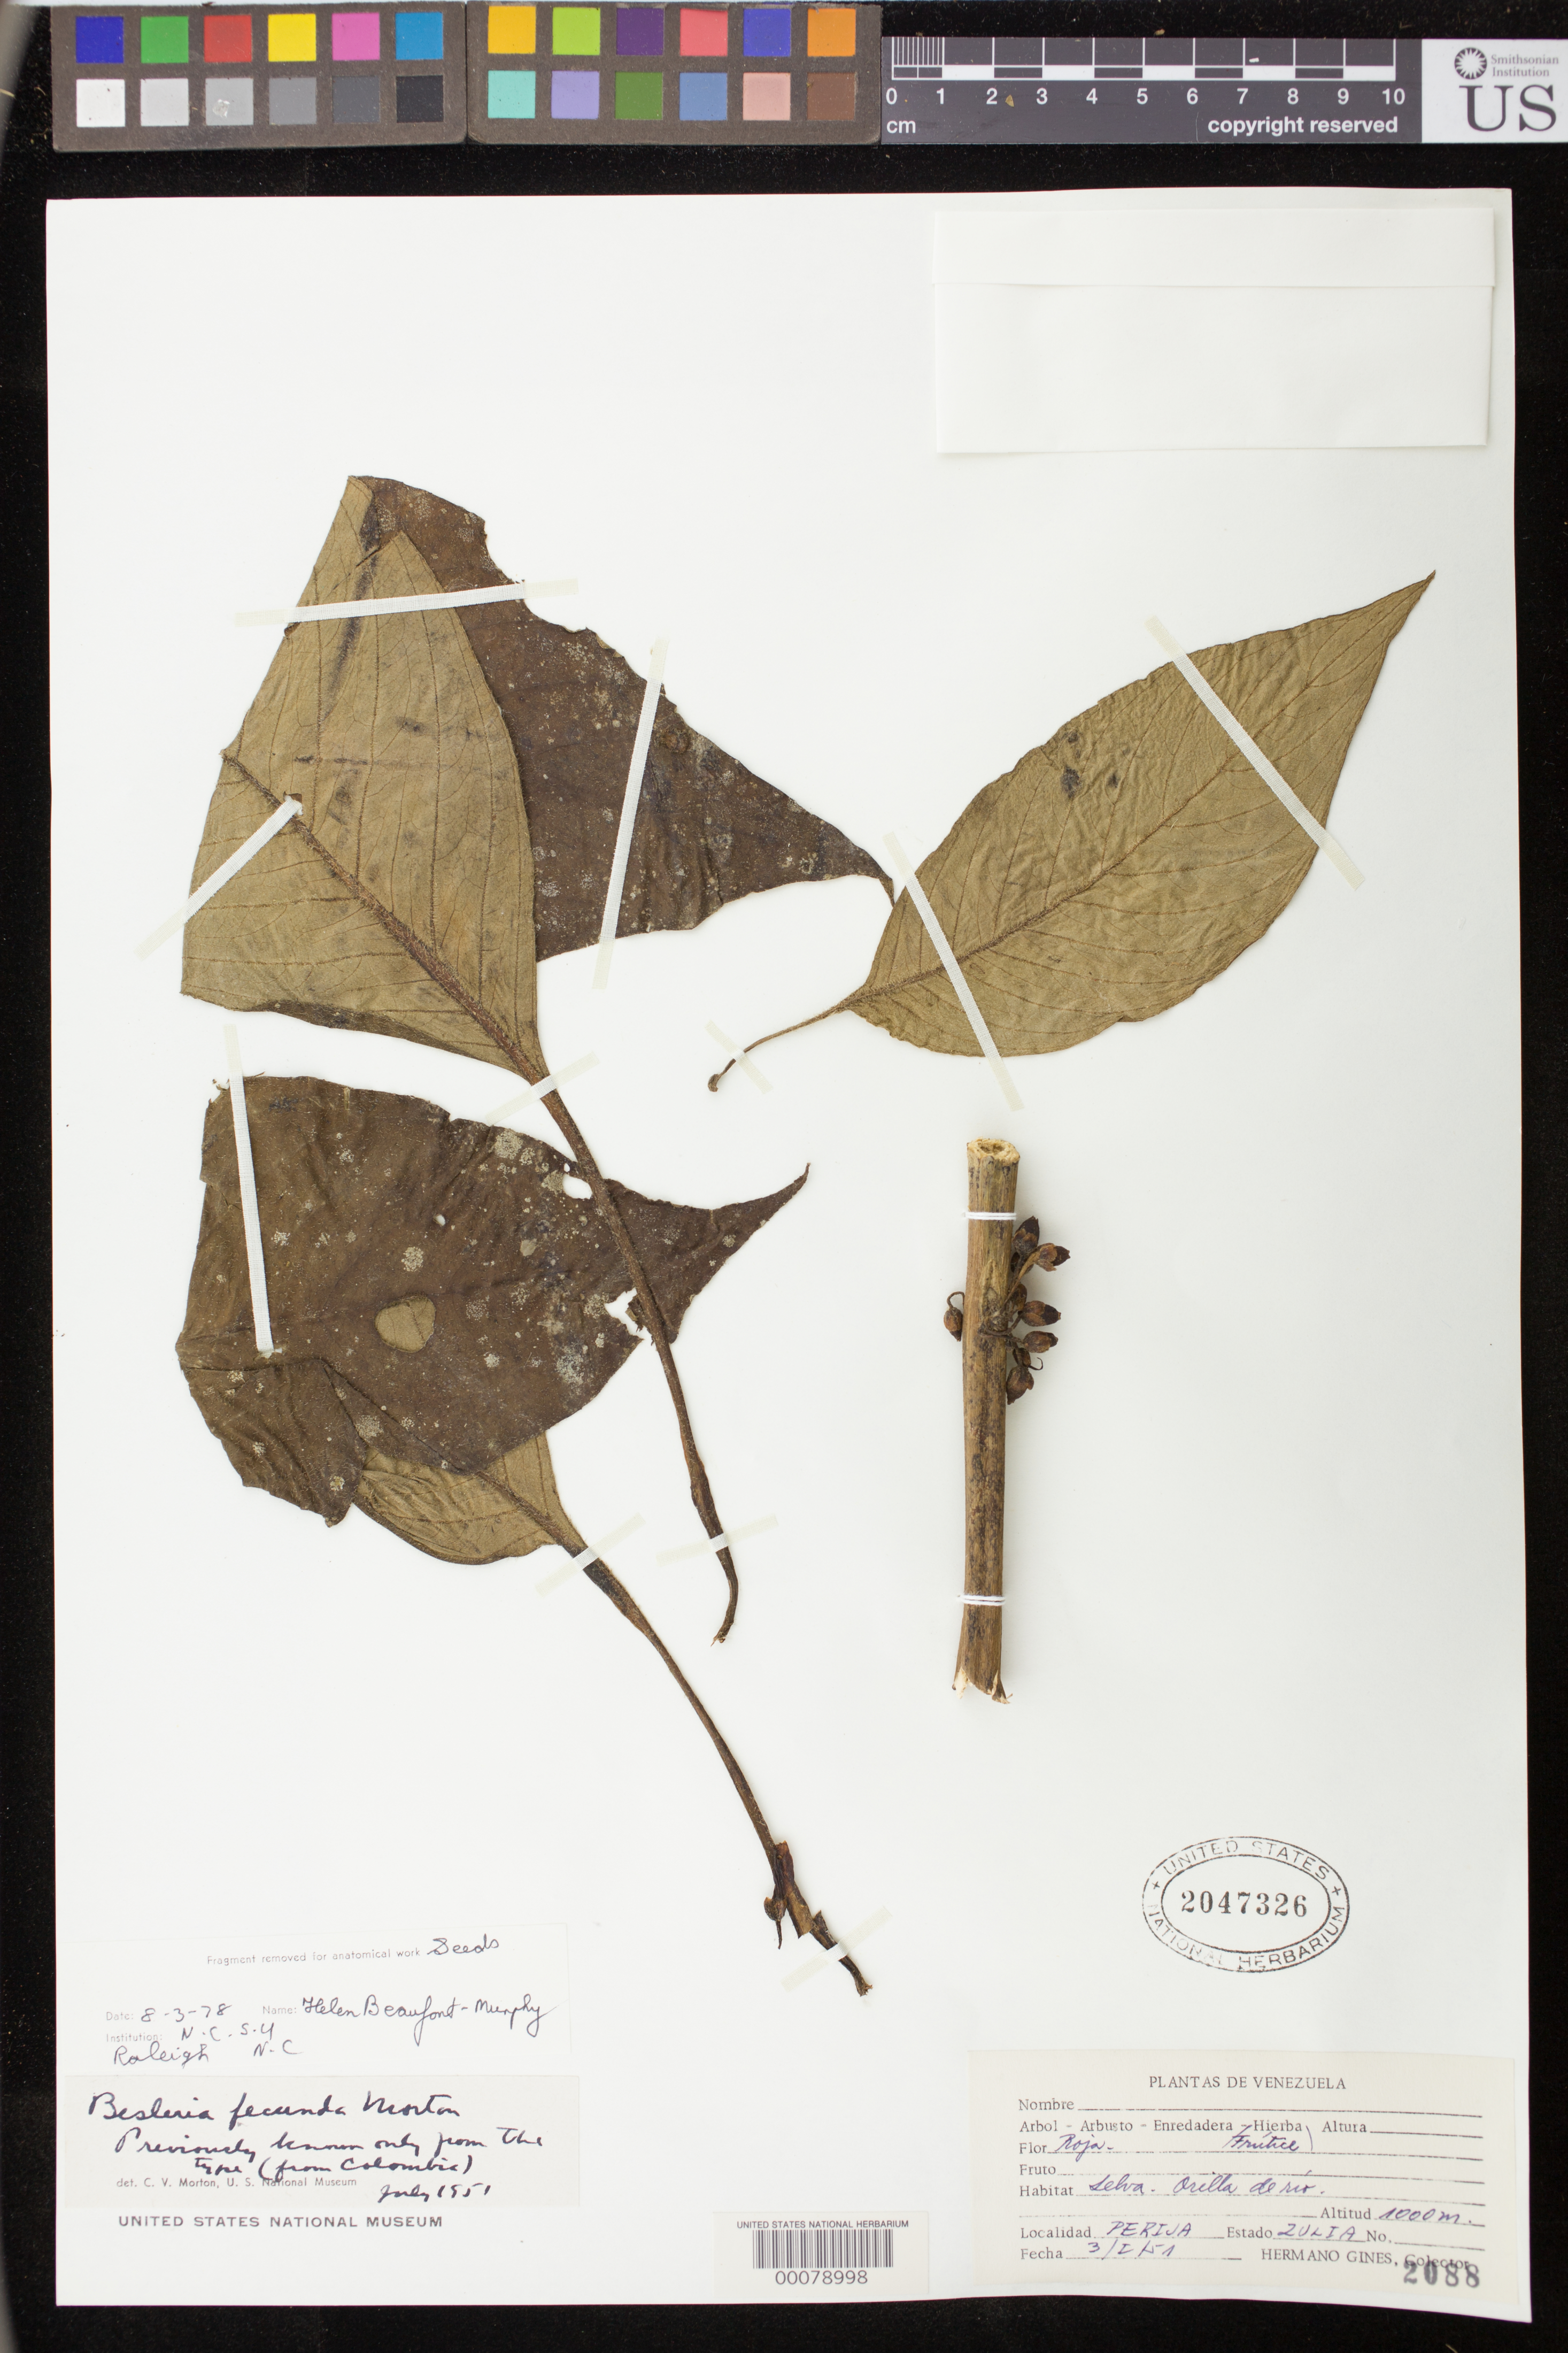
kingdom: Plantae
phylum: Tracheophyta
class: Magnoliopsida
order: Lamiales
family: Gesneriaceae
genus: Besleria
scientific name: Besleria fecunda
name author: C.V. Morton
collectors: Bro. Gines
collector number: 2088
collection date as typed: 03 Jan 1951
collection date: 1951-01-03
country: Venezuela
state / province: Zulia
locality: Perija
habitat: Forest, river edge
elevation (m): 1000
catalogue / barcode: US 2047326